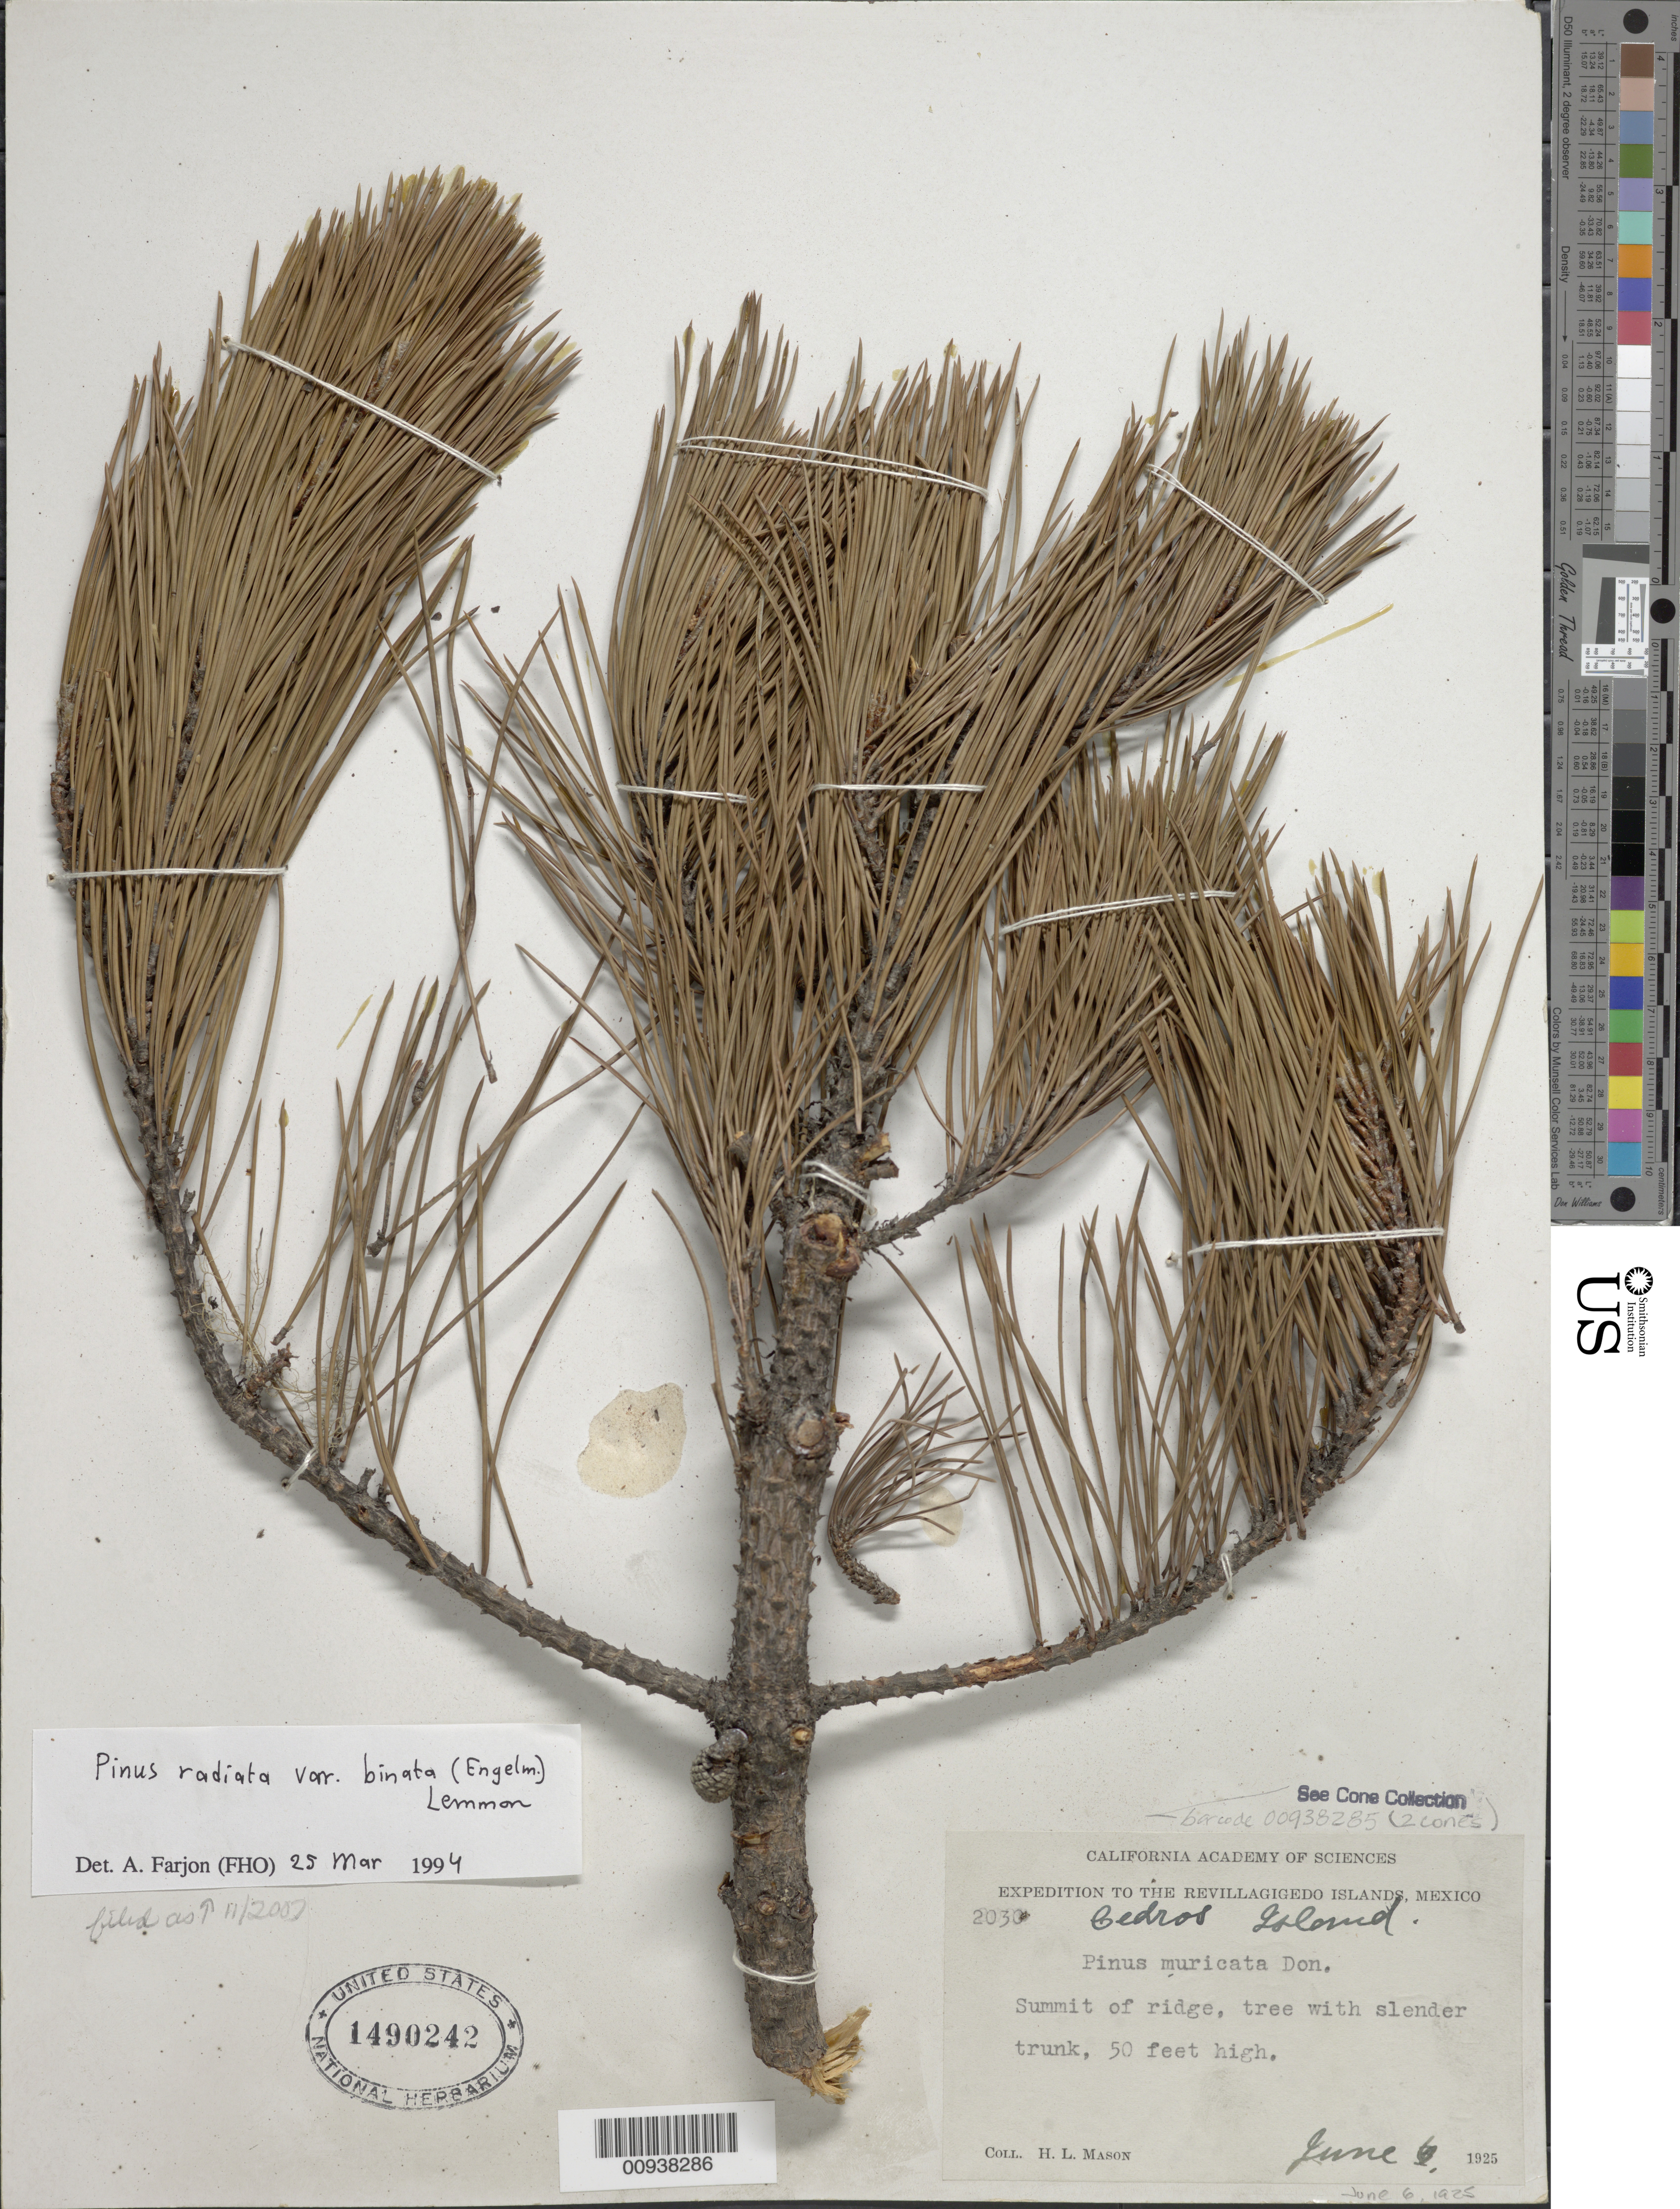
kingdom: Plantae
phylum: Tracheophyta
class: Pinopsida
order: Pinales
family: Pinaceae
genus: Pinus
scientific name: Pinus radiata var. binata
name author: (Engelm.) Lemmon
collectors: H. L. Mason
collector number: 2030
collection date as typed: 06 Jun 1925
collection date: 1925-06-06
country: Mexico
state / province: Baja California Norte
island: Cedros I.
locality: Cedros Island.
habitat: Summit of ridge.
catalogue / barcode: US 1490242